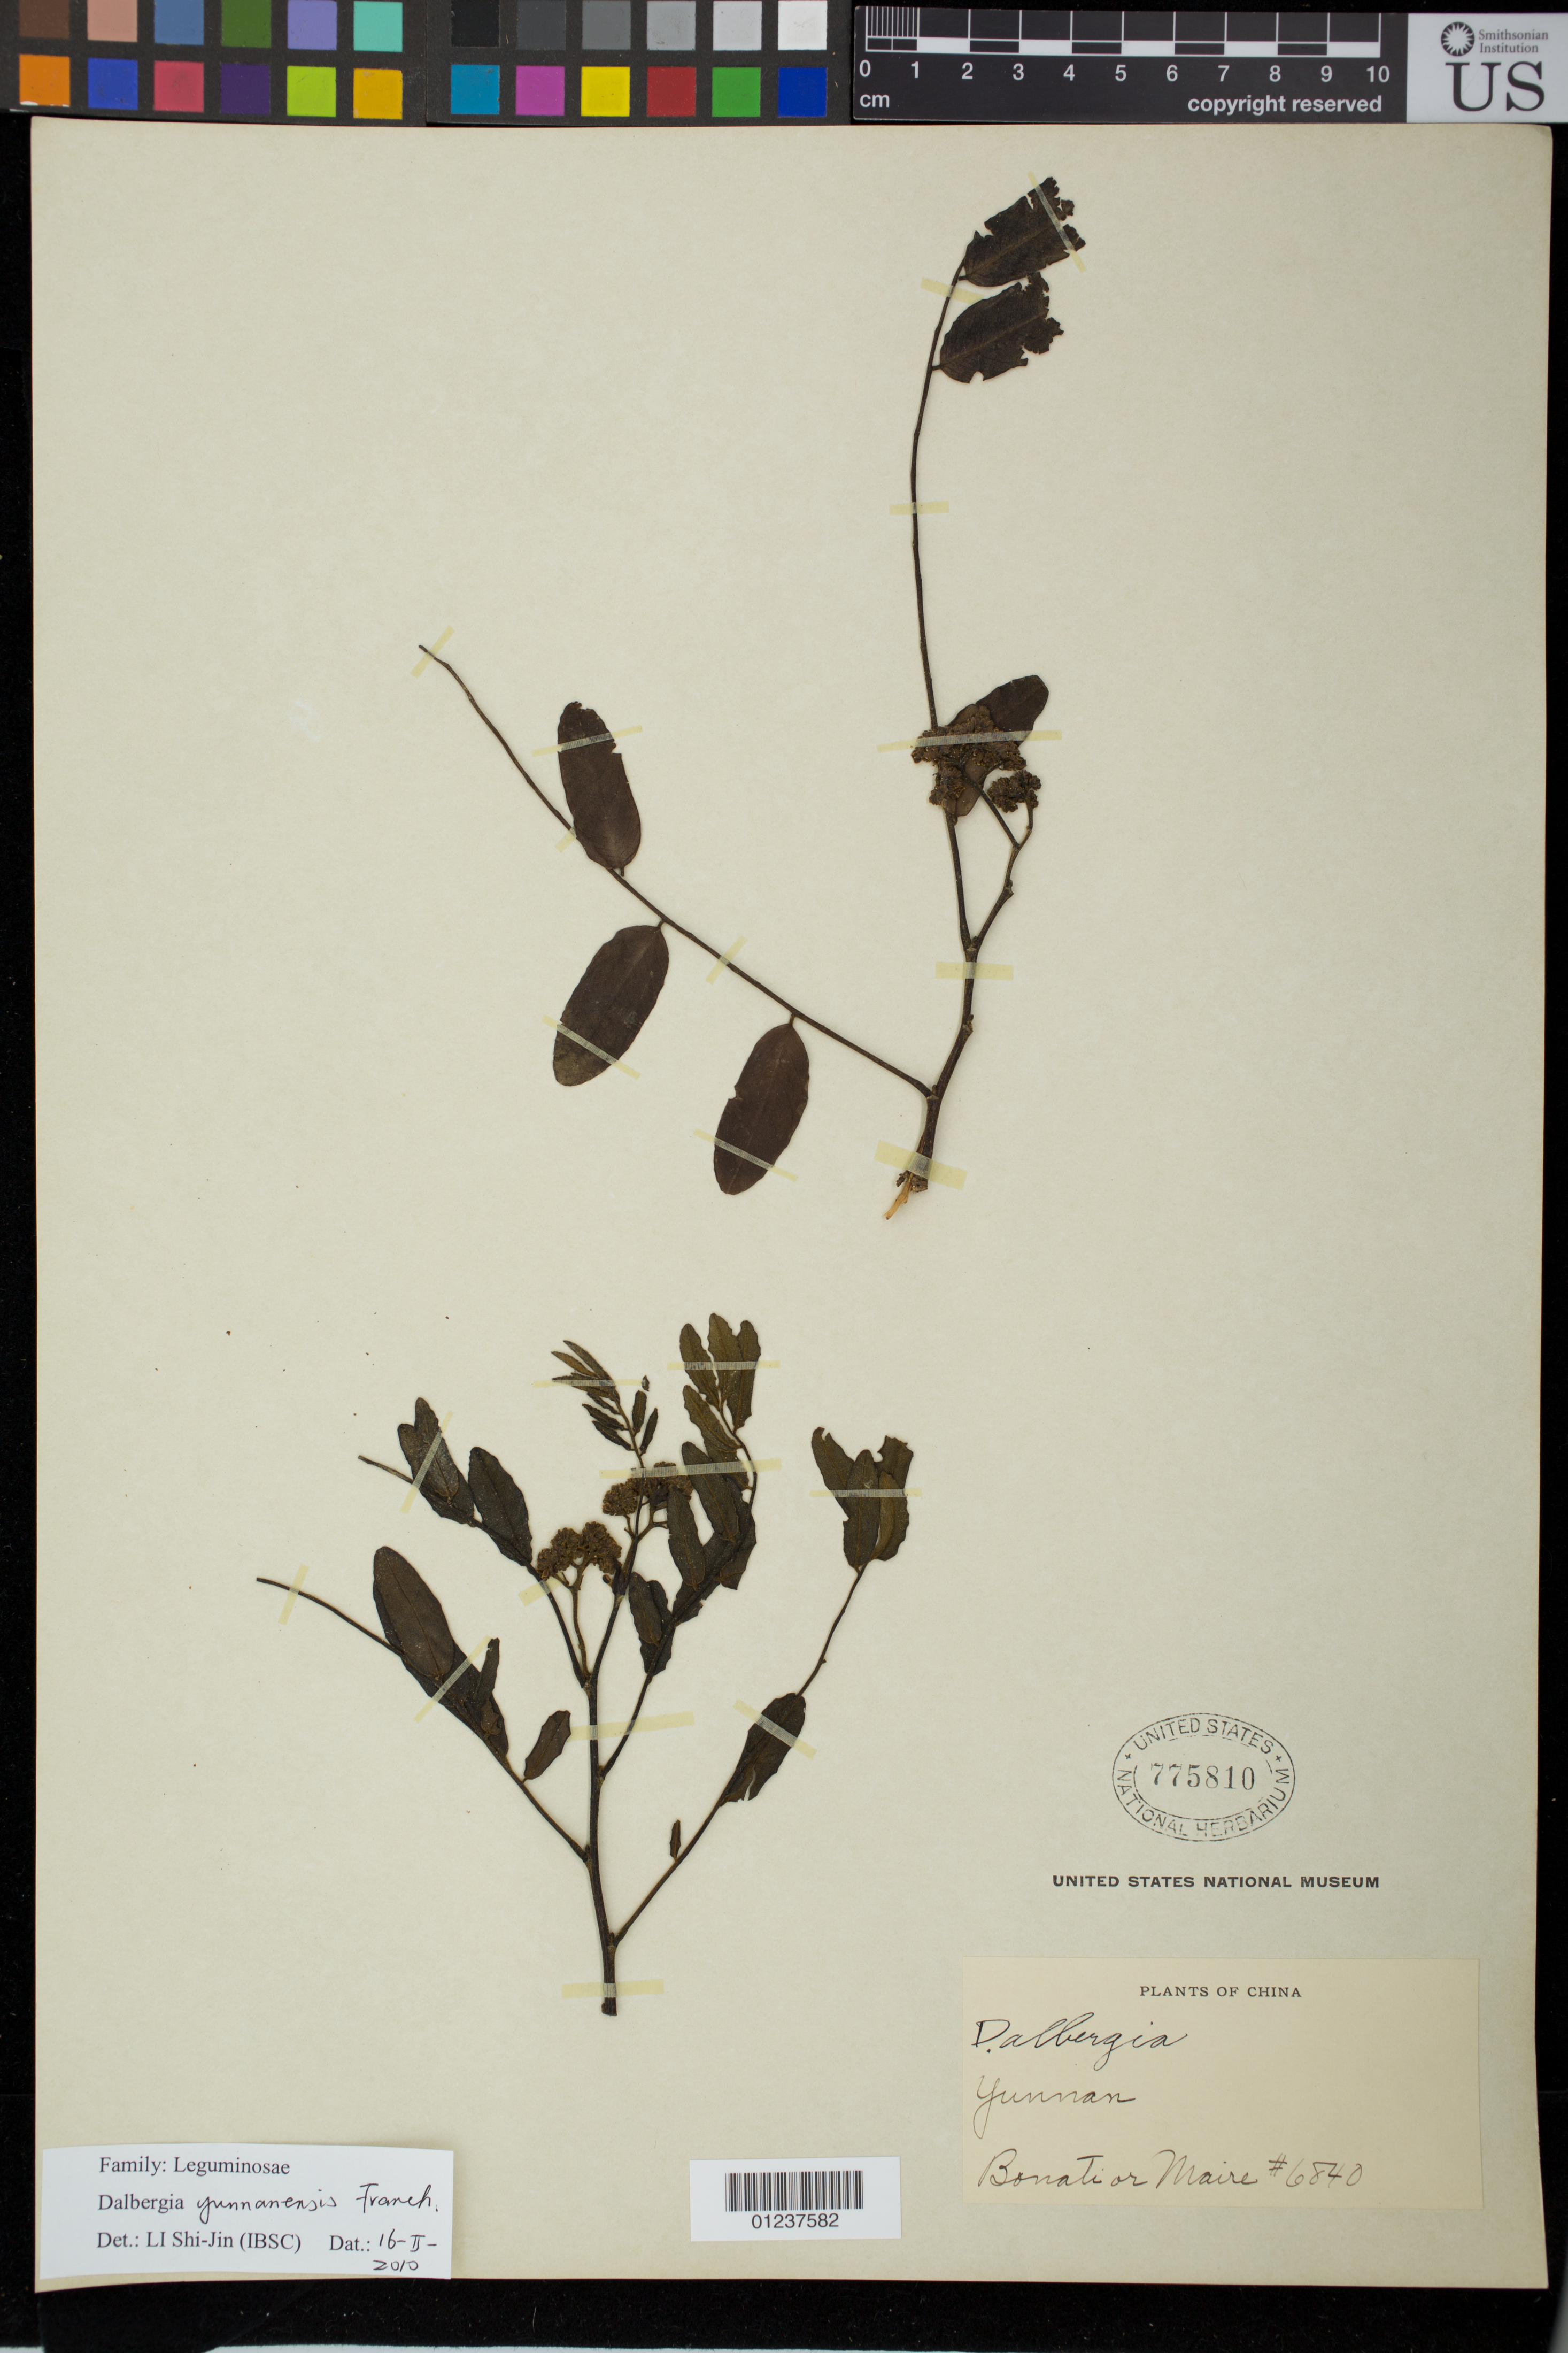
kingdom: Plantae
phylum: Tracheophyta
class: Magnoliopsida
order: Fabales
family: Fabaceae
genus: Dalbergia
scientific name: Dalbergia yunnanensis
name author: Franch.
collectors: B. Maire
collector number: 6840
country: China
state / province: Yunnan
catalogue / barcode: US 775810